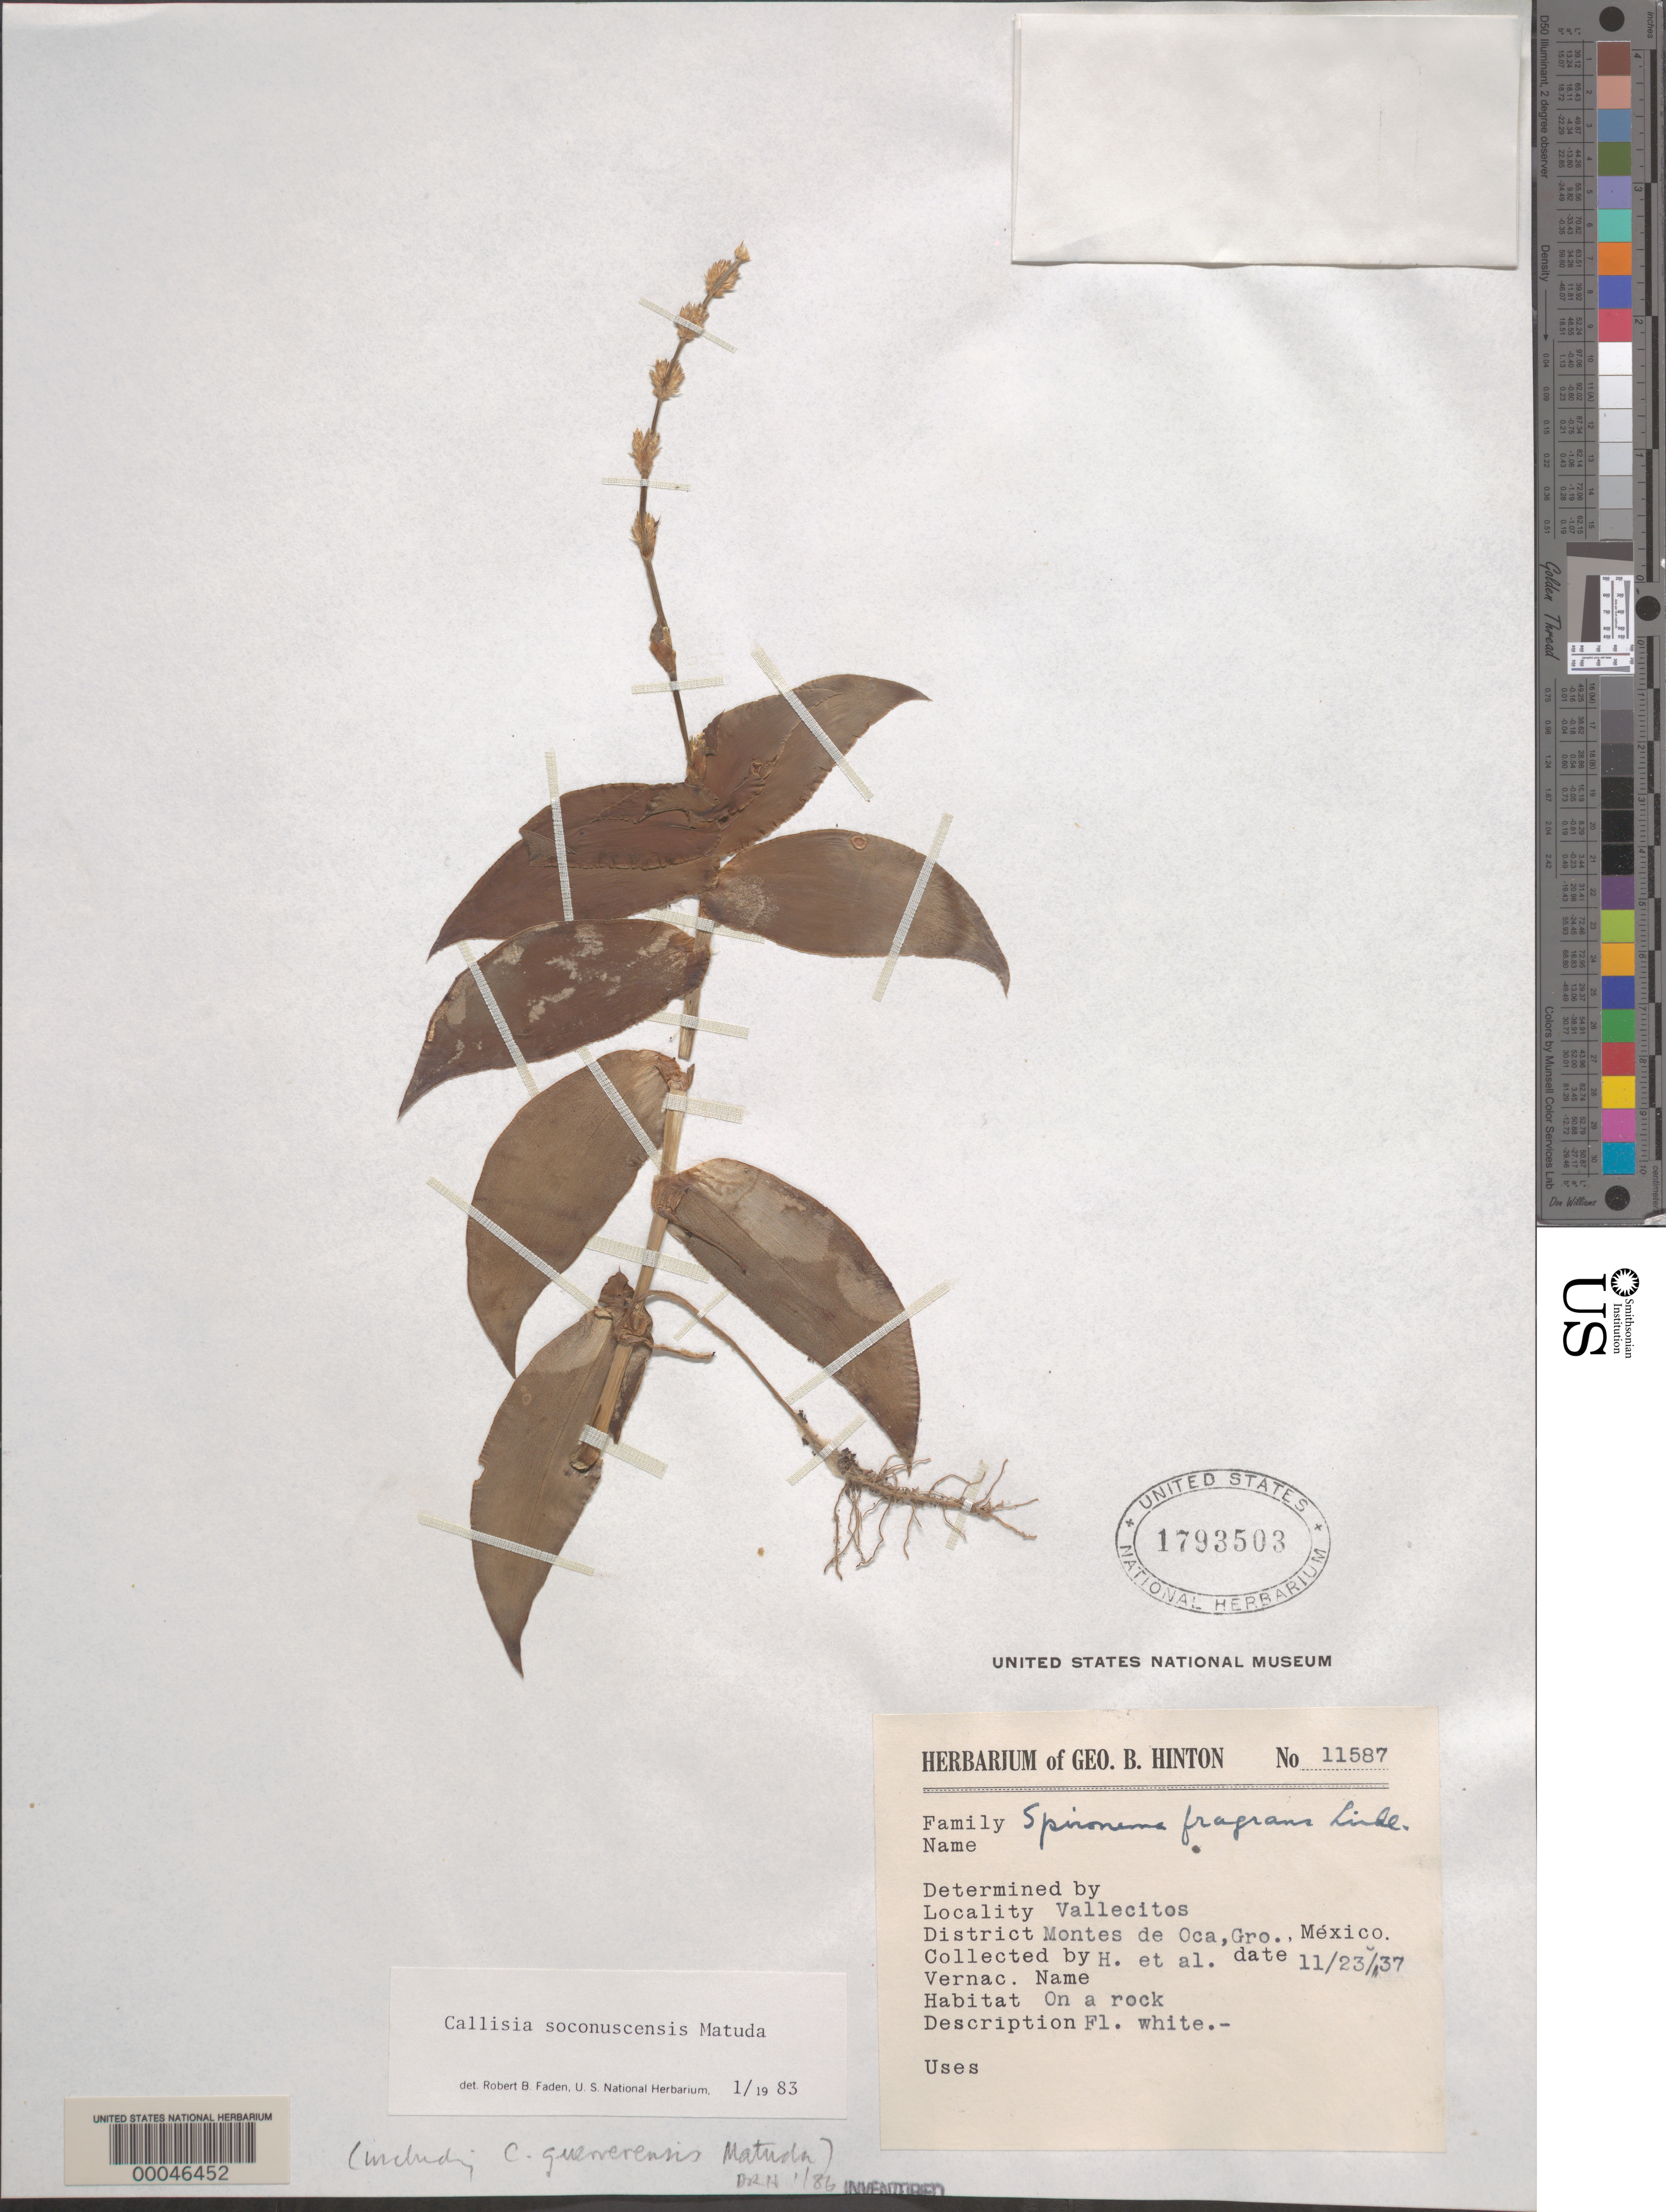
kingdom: Plantae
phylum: Tracheophyta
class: Liliopsida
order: Commelinales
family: Commelinaceae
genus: Callisia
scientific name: Callisia soconuscensis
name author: Matuda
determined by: Faden, Robert B., (US), Smithsonian Institution - National Museum of Natural History (UNITED STATES)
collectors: G. B. Hinton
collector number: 11587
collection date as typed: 23 Nov 1937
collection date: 1937-11-23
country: Mexico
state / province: Guerrero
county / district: Unión De Isidoro Montes De Oca, La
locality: Montes de Oca mun. (?), Vallecitos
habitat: On rocks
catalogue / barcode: US 1793503